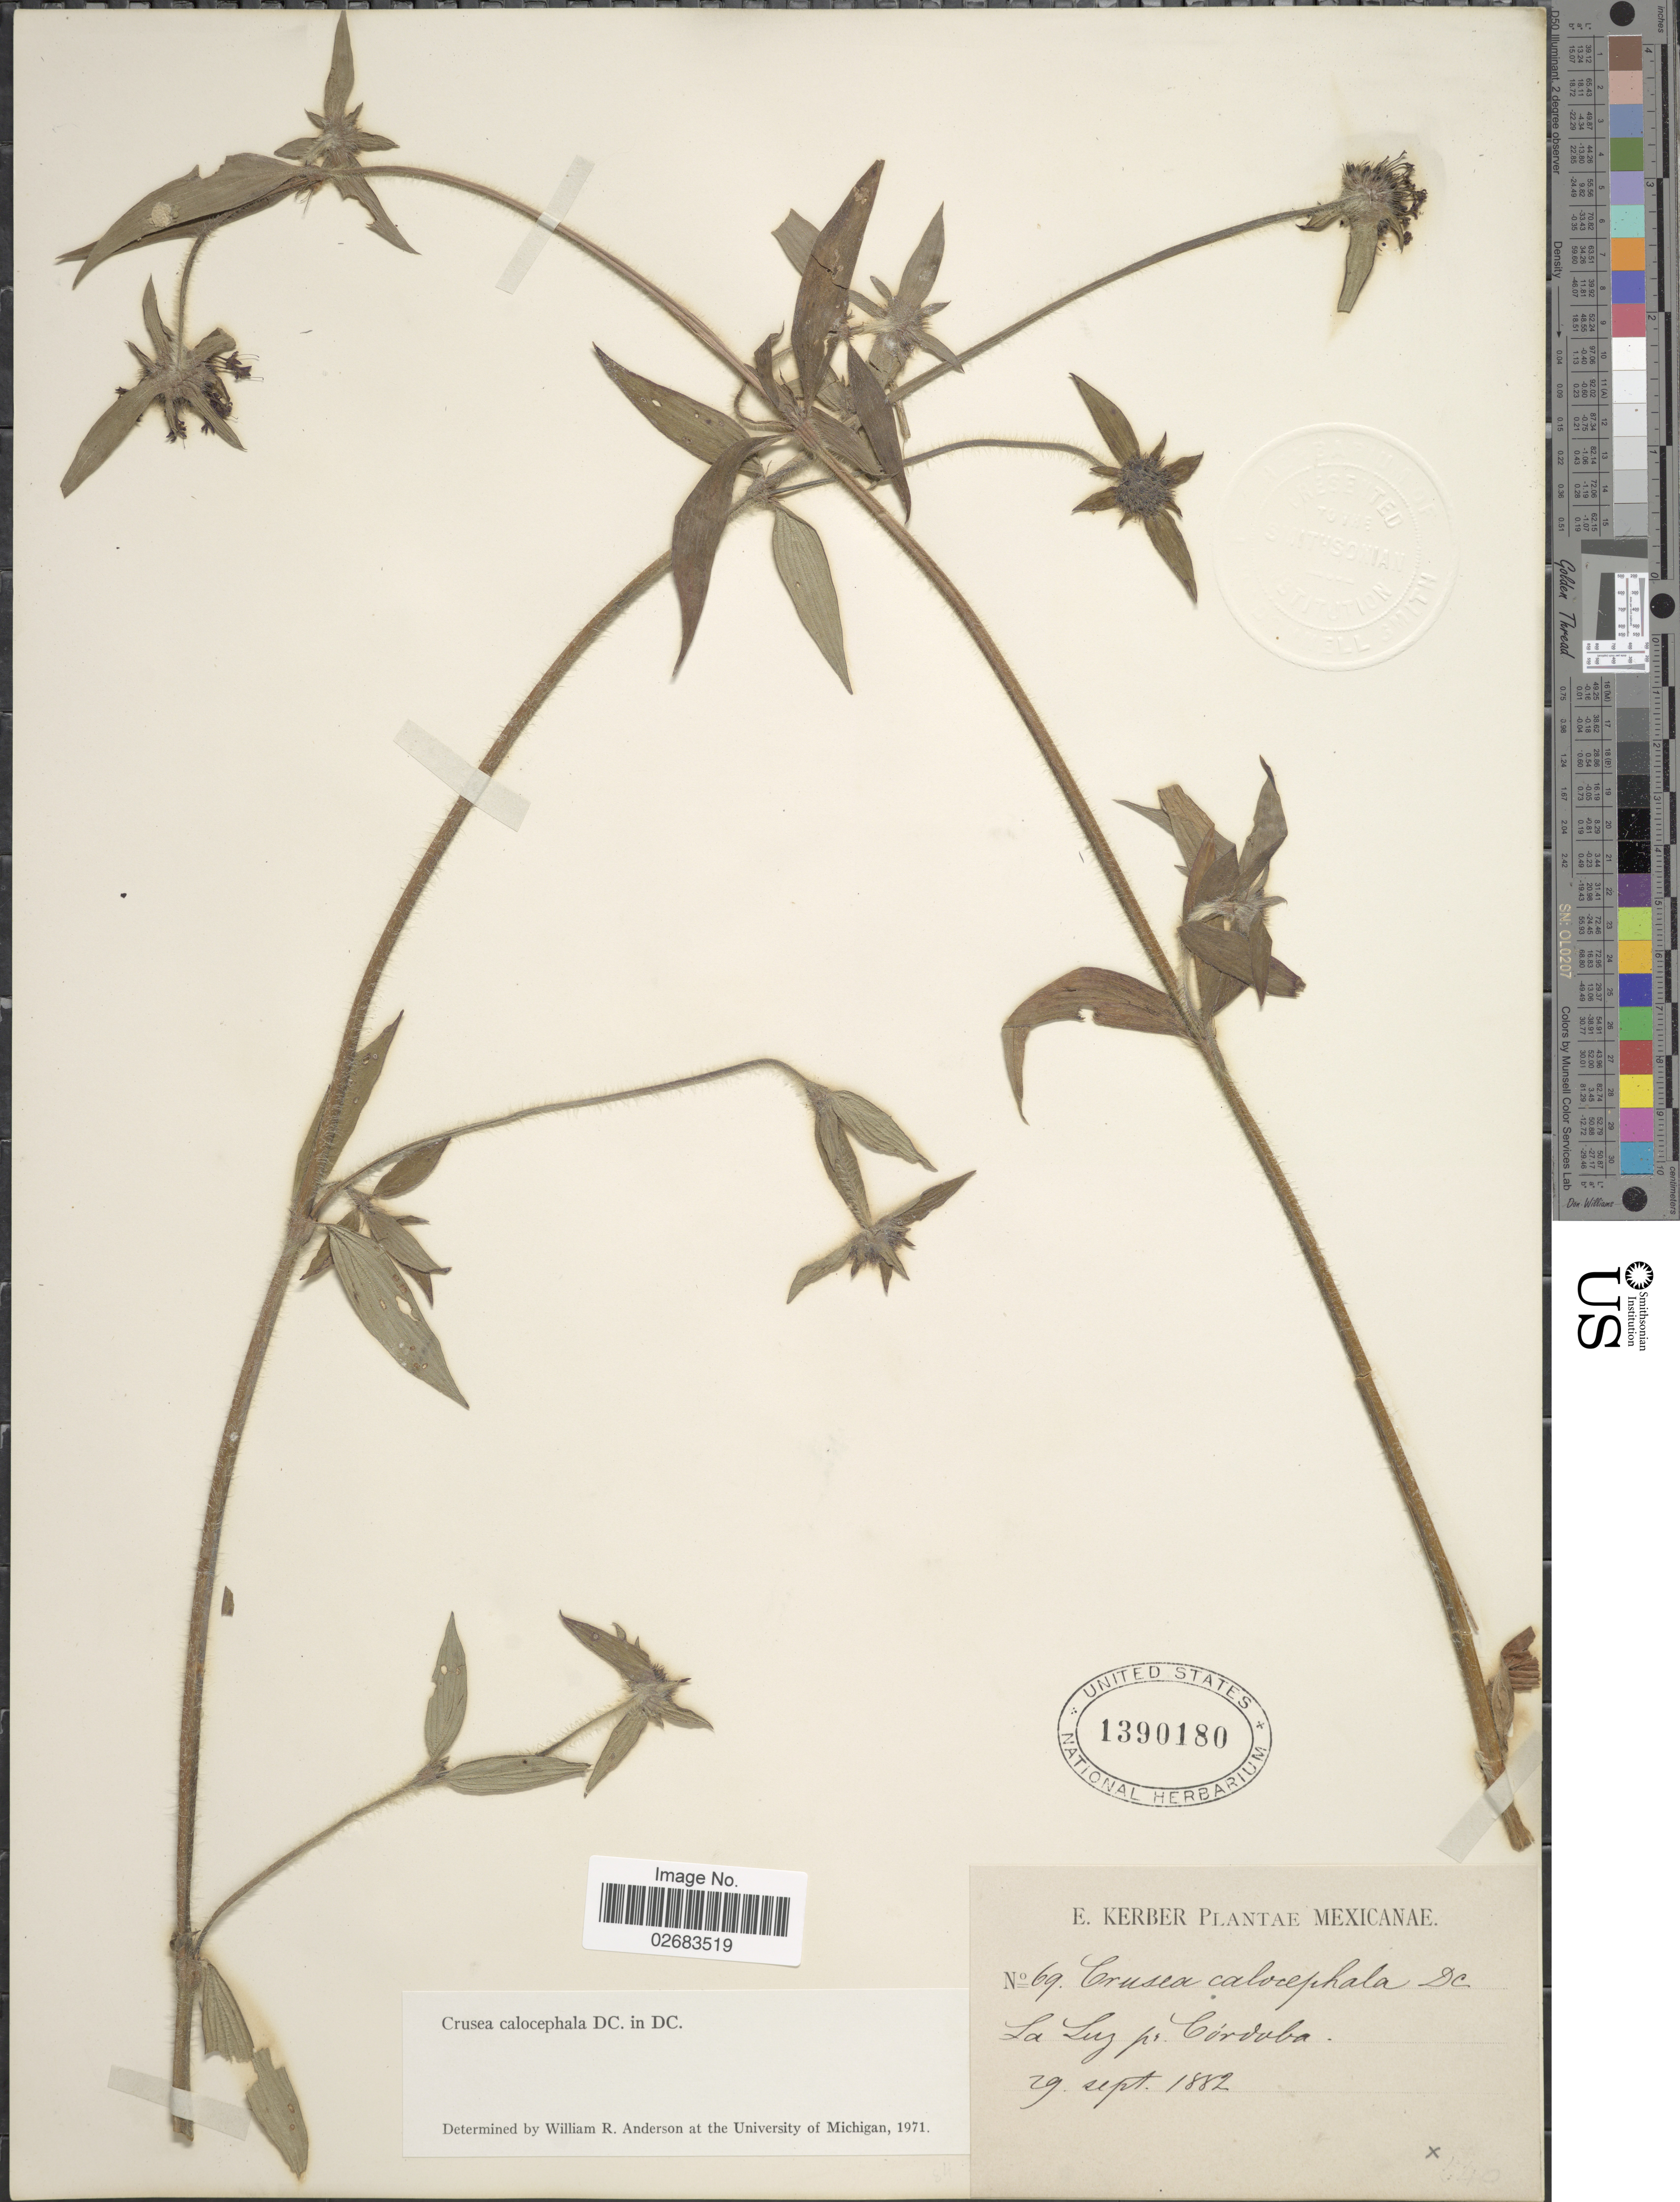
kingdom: Plantae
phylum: Tracheophyta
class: Magnoliopsida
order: Gentianales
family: Rubiaceae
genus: Crusea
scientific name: Crusea calocephala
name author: DC.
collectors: E. Kerber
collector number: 69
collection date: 1882-09-29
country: Mexico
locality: La Luz pr. Cordoba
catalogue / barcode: US 1390180